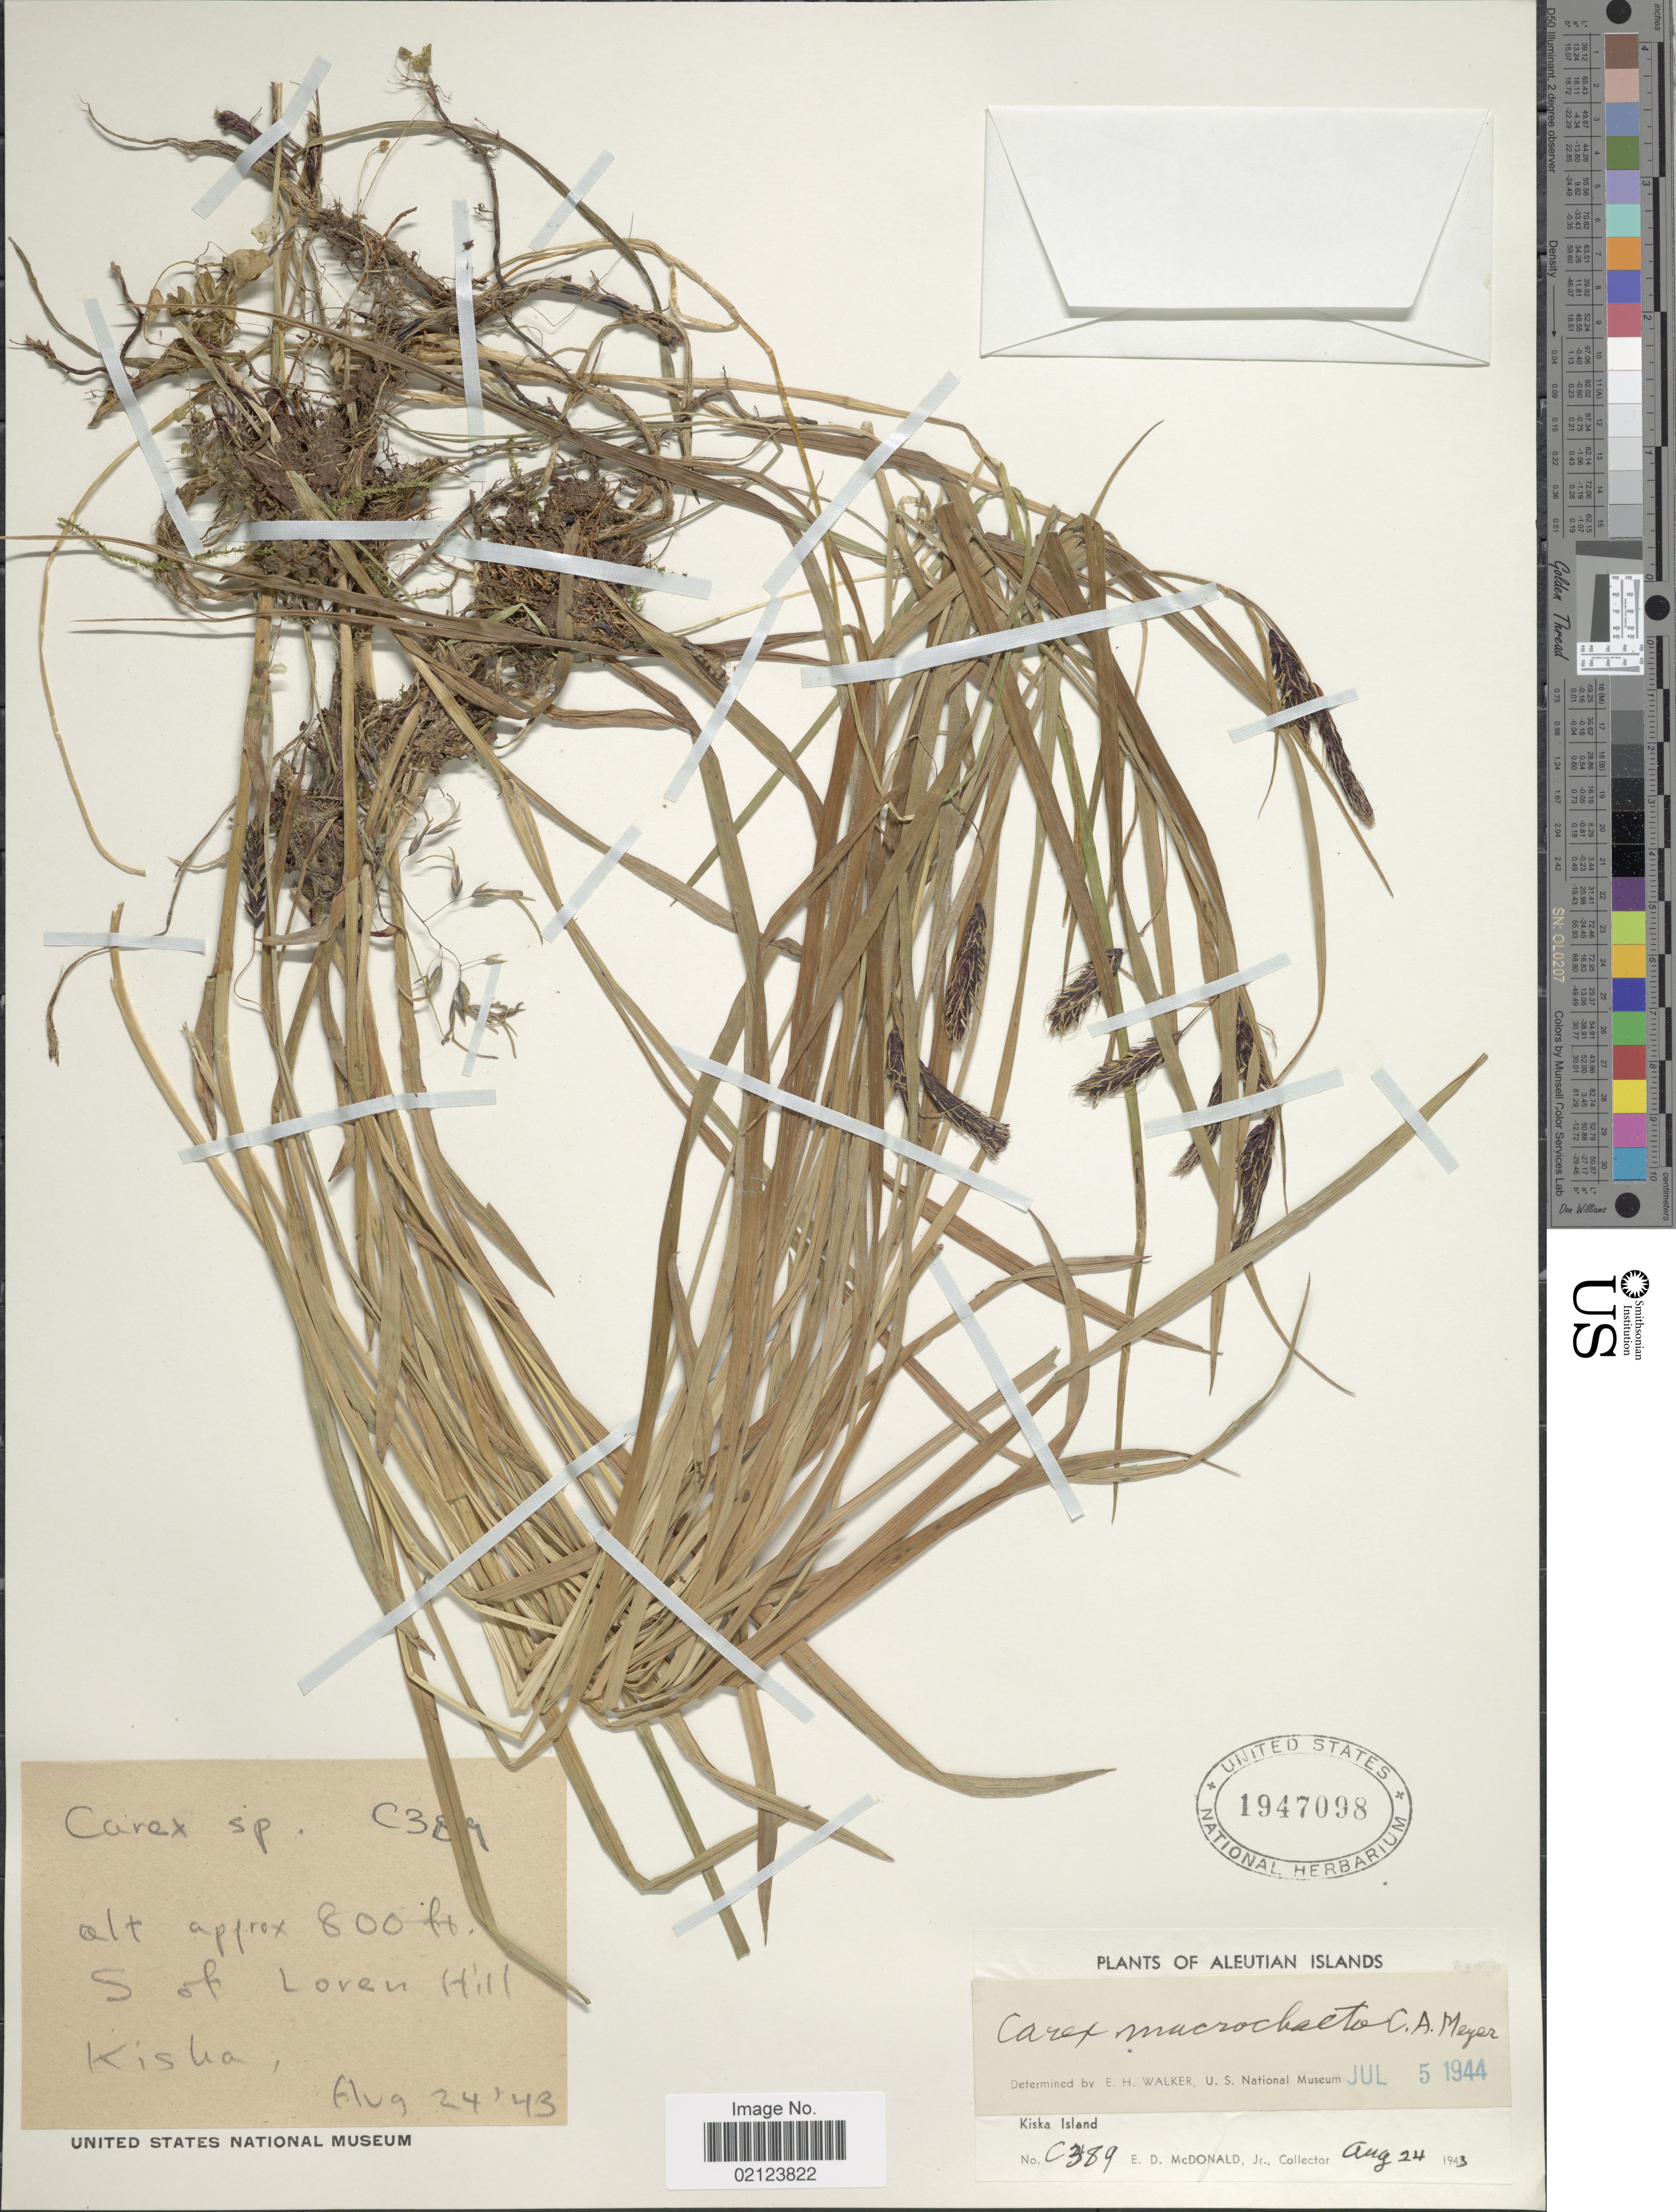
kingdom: Plantae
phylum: Tracheophyta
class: Liliopsida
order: Poales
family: Cyperaceae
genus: Carex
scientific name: Carex macrochaeta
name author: C.A. Mey.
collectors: E. D. McDonald Jr.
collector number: C389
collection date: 1943-08-24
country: United States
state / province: Alaska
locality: Aleutian Islands. Kiska Island. S of Loren Hill, Kiska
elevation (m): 244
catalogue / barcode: US 1947098